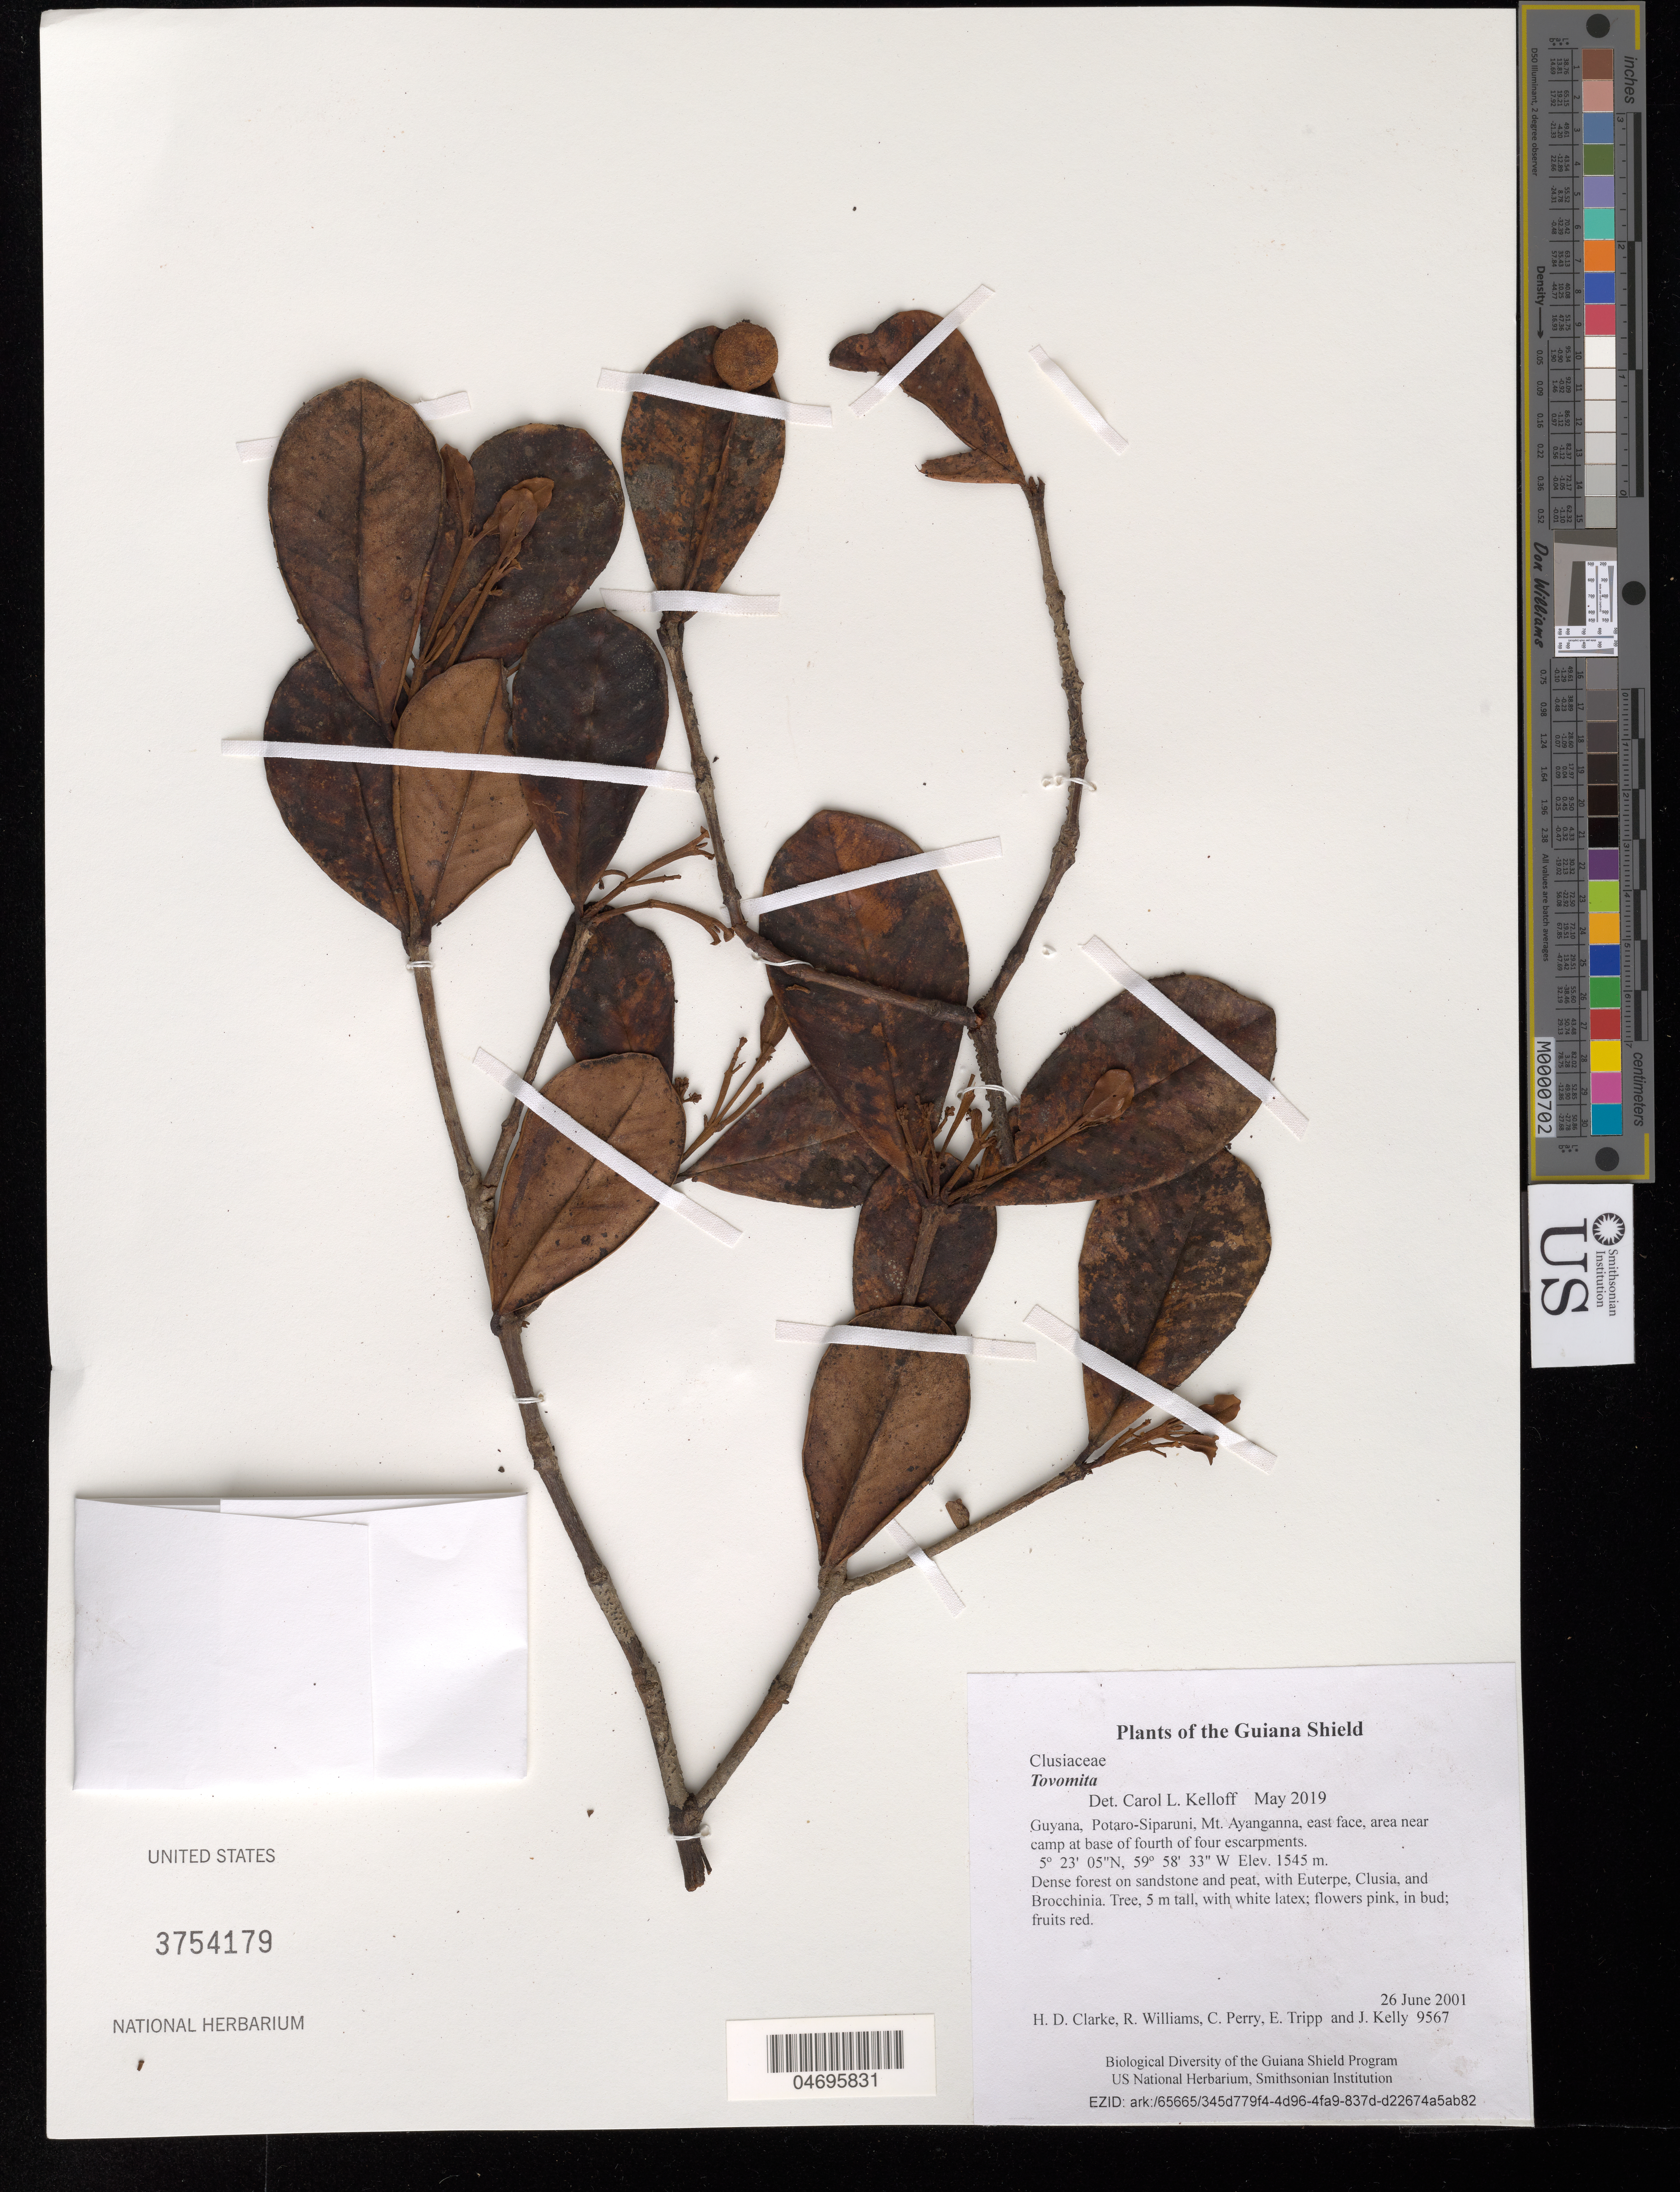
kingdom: Plantae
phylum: Tracheophyta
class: Magnoliopsida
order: Malpighiales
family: Clusiaceae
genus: Tovomita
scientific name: Tovomita sp.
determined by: Kelloff, Carol L.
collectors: H. D. Clarke, R. Williams, C. Perry, E. Tripp & J. Kelly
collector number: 9567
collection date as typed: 26 June 2001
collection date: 2001-06-26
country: Guyana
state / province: Potaro-Siparuni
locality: Mt. Ayanganna, east face, area near camp at base of fourth of four escarpments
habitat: Dense forest on sandstone and peat, with Euterpe, Clusia, and Brocchinia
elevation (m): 1545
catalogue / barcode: US 3754179